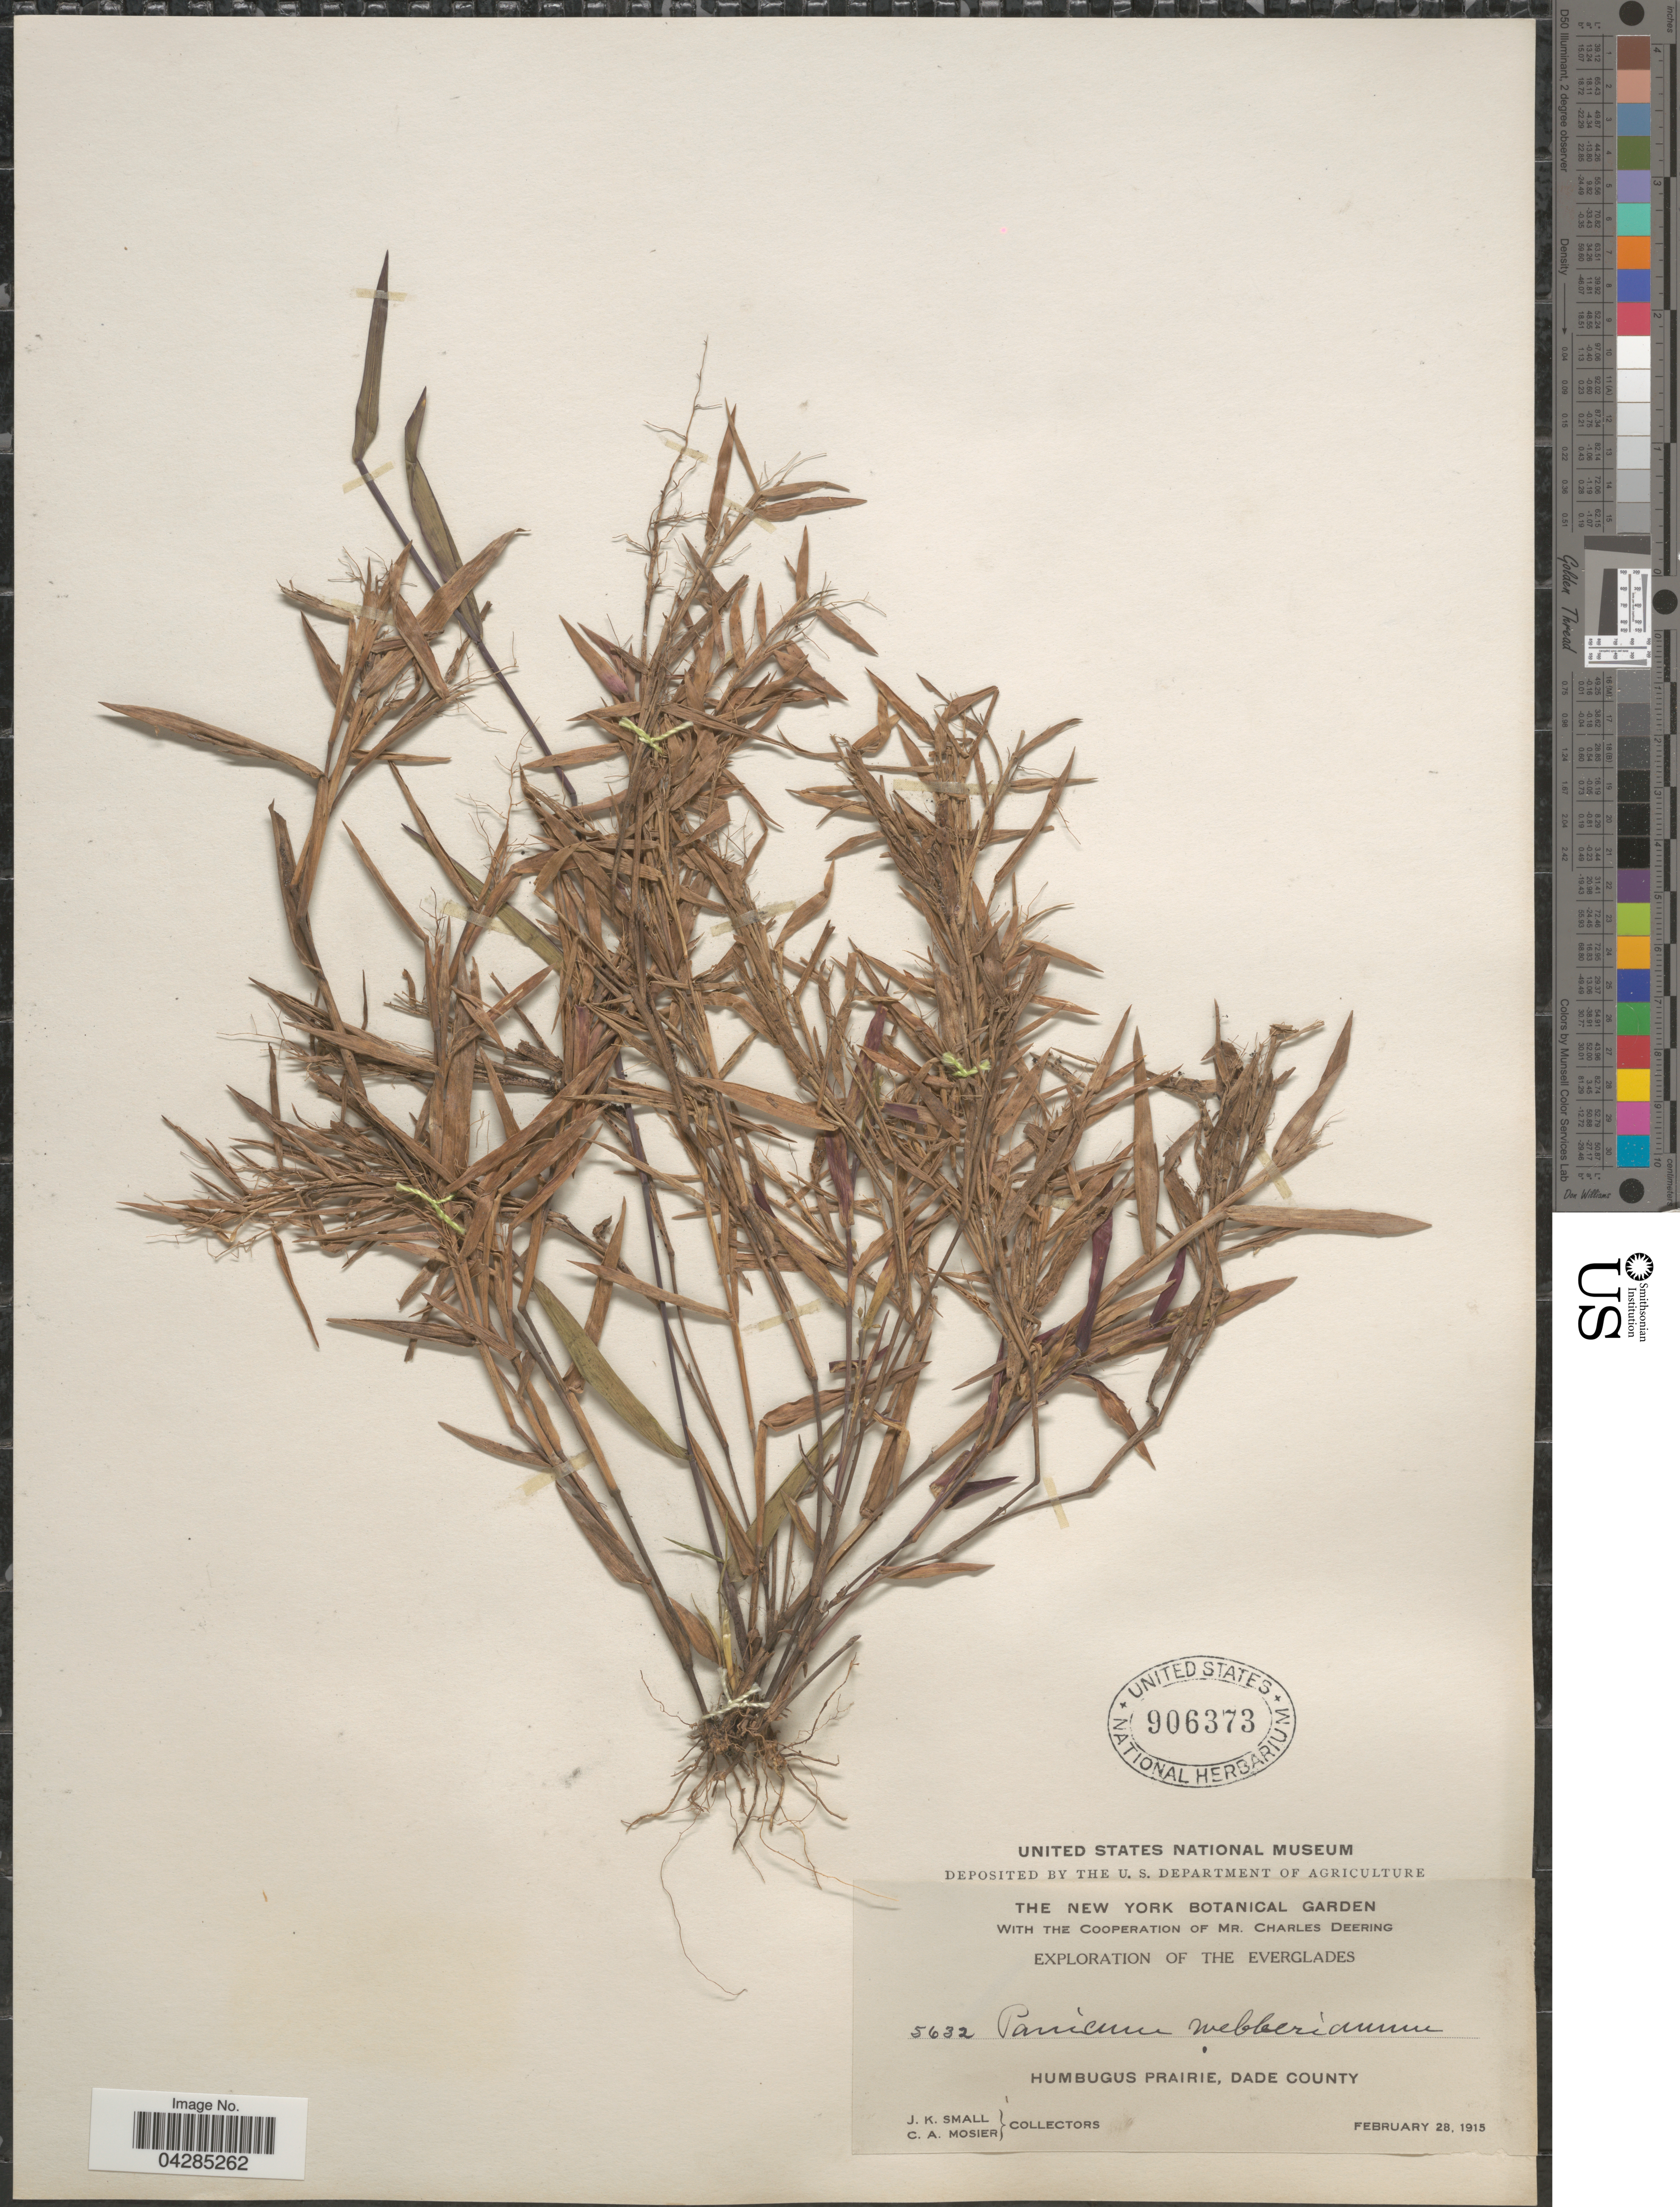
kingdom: Plantae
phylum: Tracheophyta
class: Liliopsida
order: Poales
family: Poaceae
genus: Dichanthelium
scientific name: Dichanthelium portoricense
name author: (Desv. ex Ham.) B.F. Hansen & Wunderlin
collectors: J. K. Small & C. A. Mosier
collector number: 5632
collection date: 1915-02-28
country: United States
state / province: Florida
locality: Exploration of the Everglades. Humbugus Prairie, Dade County.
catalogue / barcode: US 906373